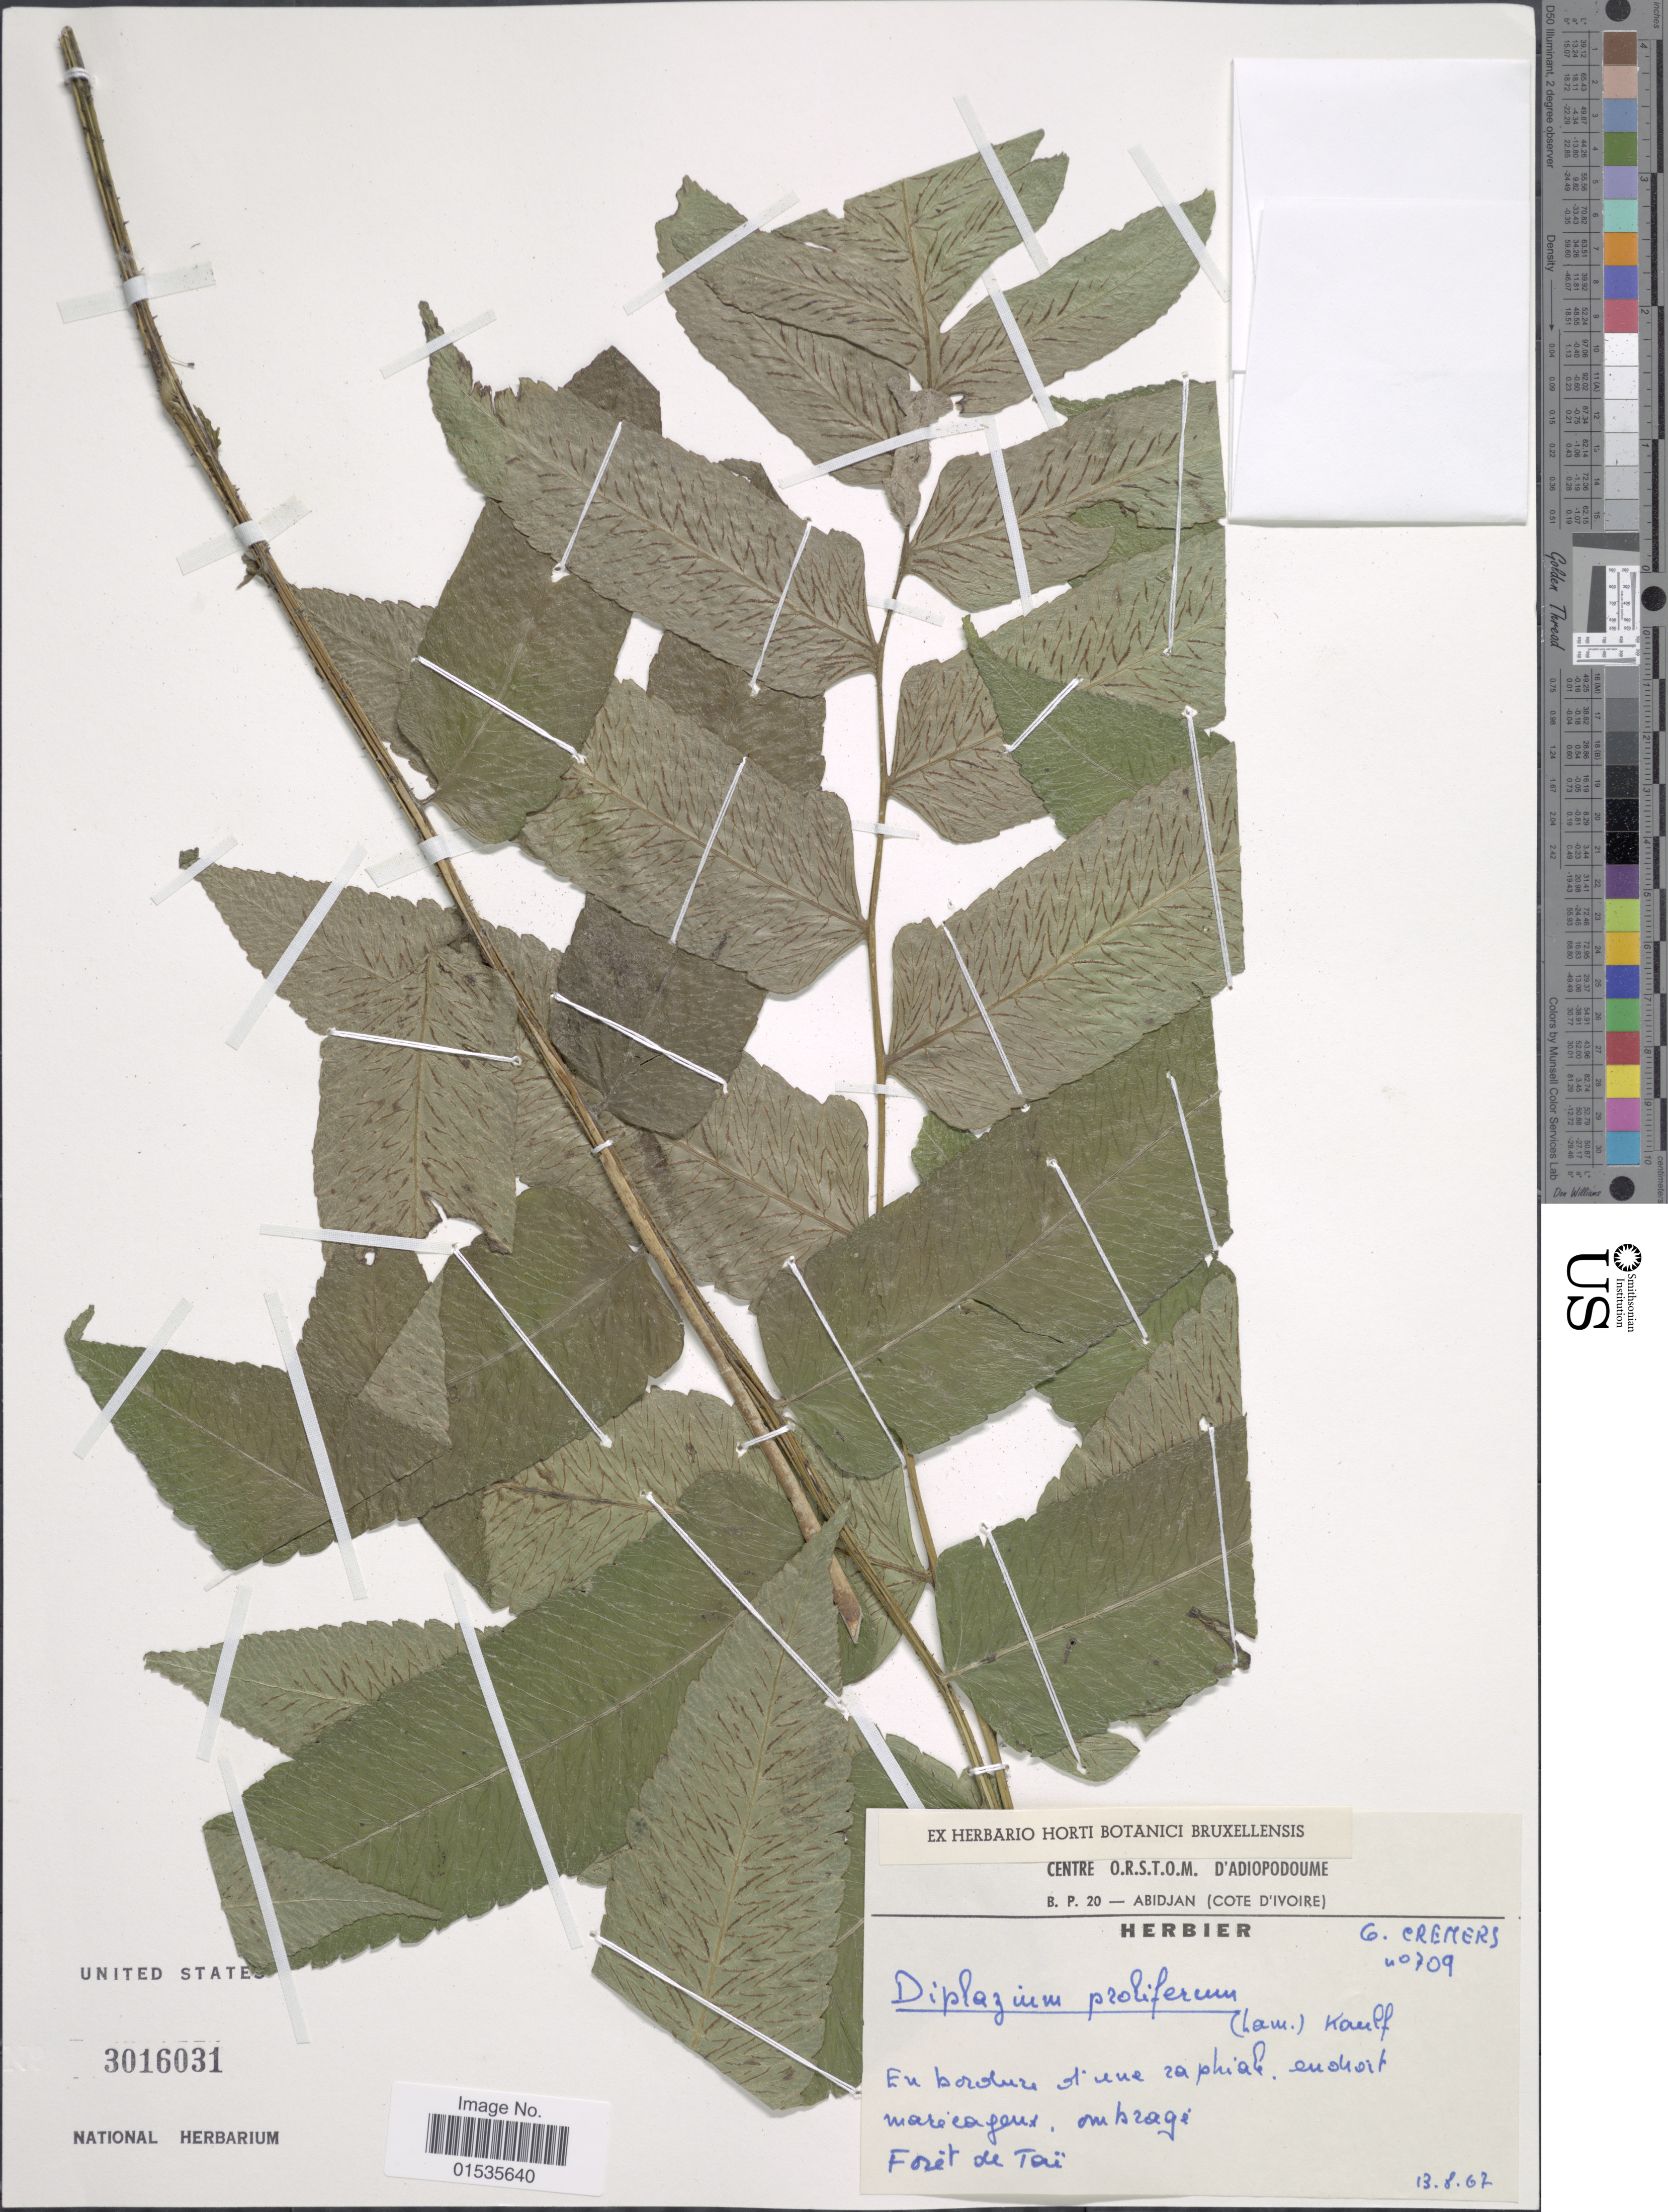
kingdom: Plantae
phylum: Tracheophyta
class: Polypodiopsida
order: Polypodiales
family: Athyriaceae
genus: Diplazium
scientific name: Diplazium proliferum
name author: (Lam.) Thouars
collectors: G. Cremers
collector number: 709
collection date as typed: Transcribed d/m/y: 13/8/67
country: Ivory Coast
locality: Foret de Taï.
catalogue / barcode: US 3016031